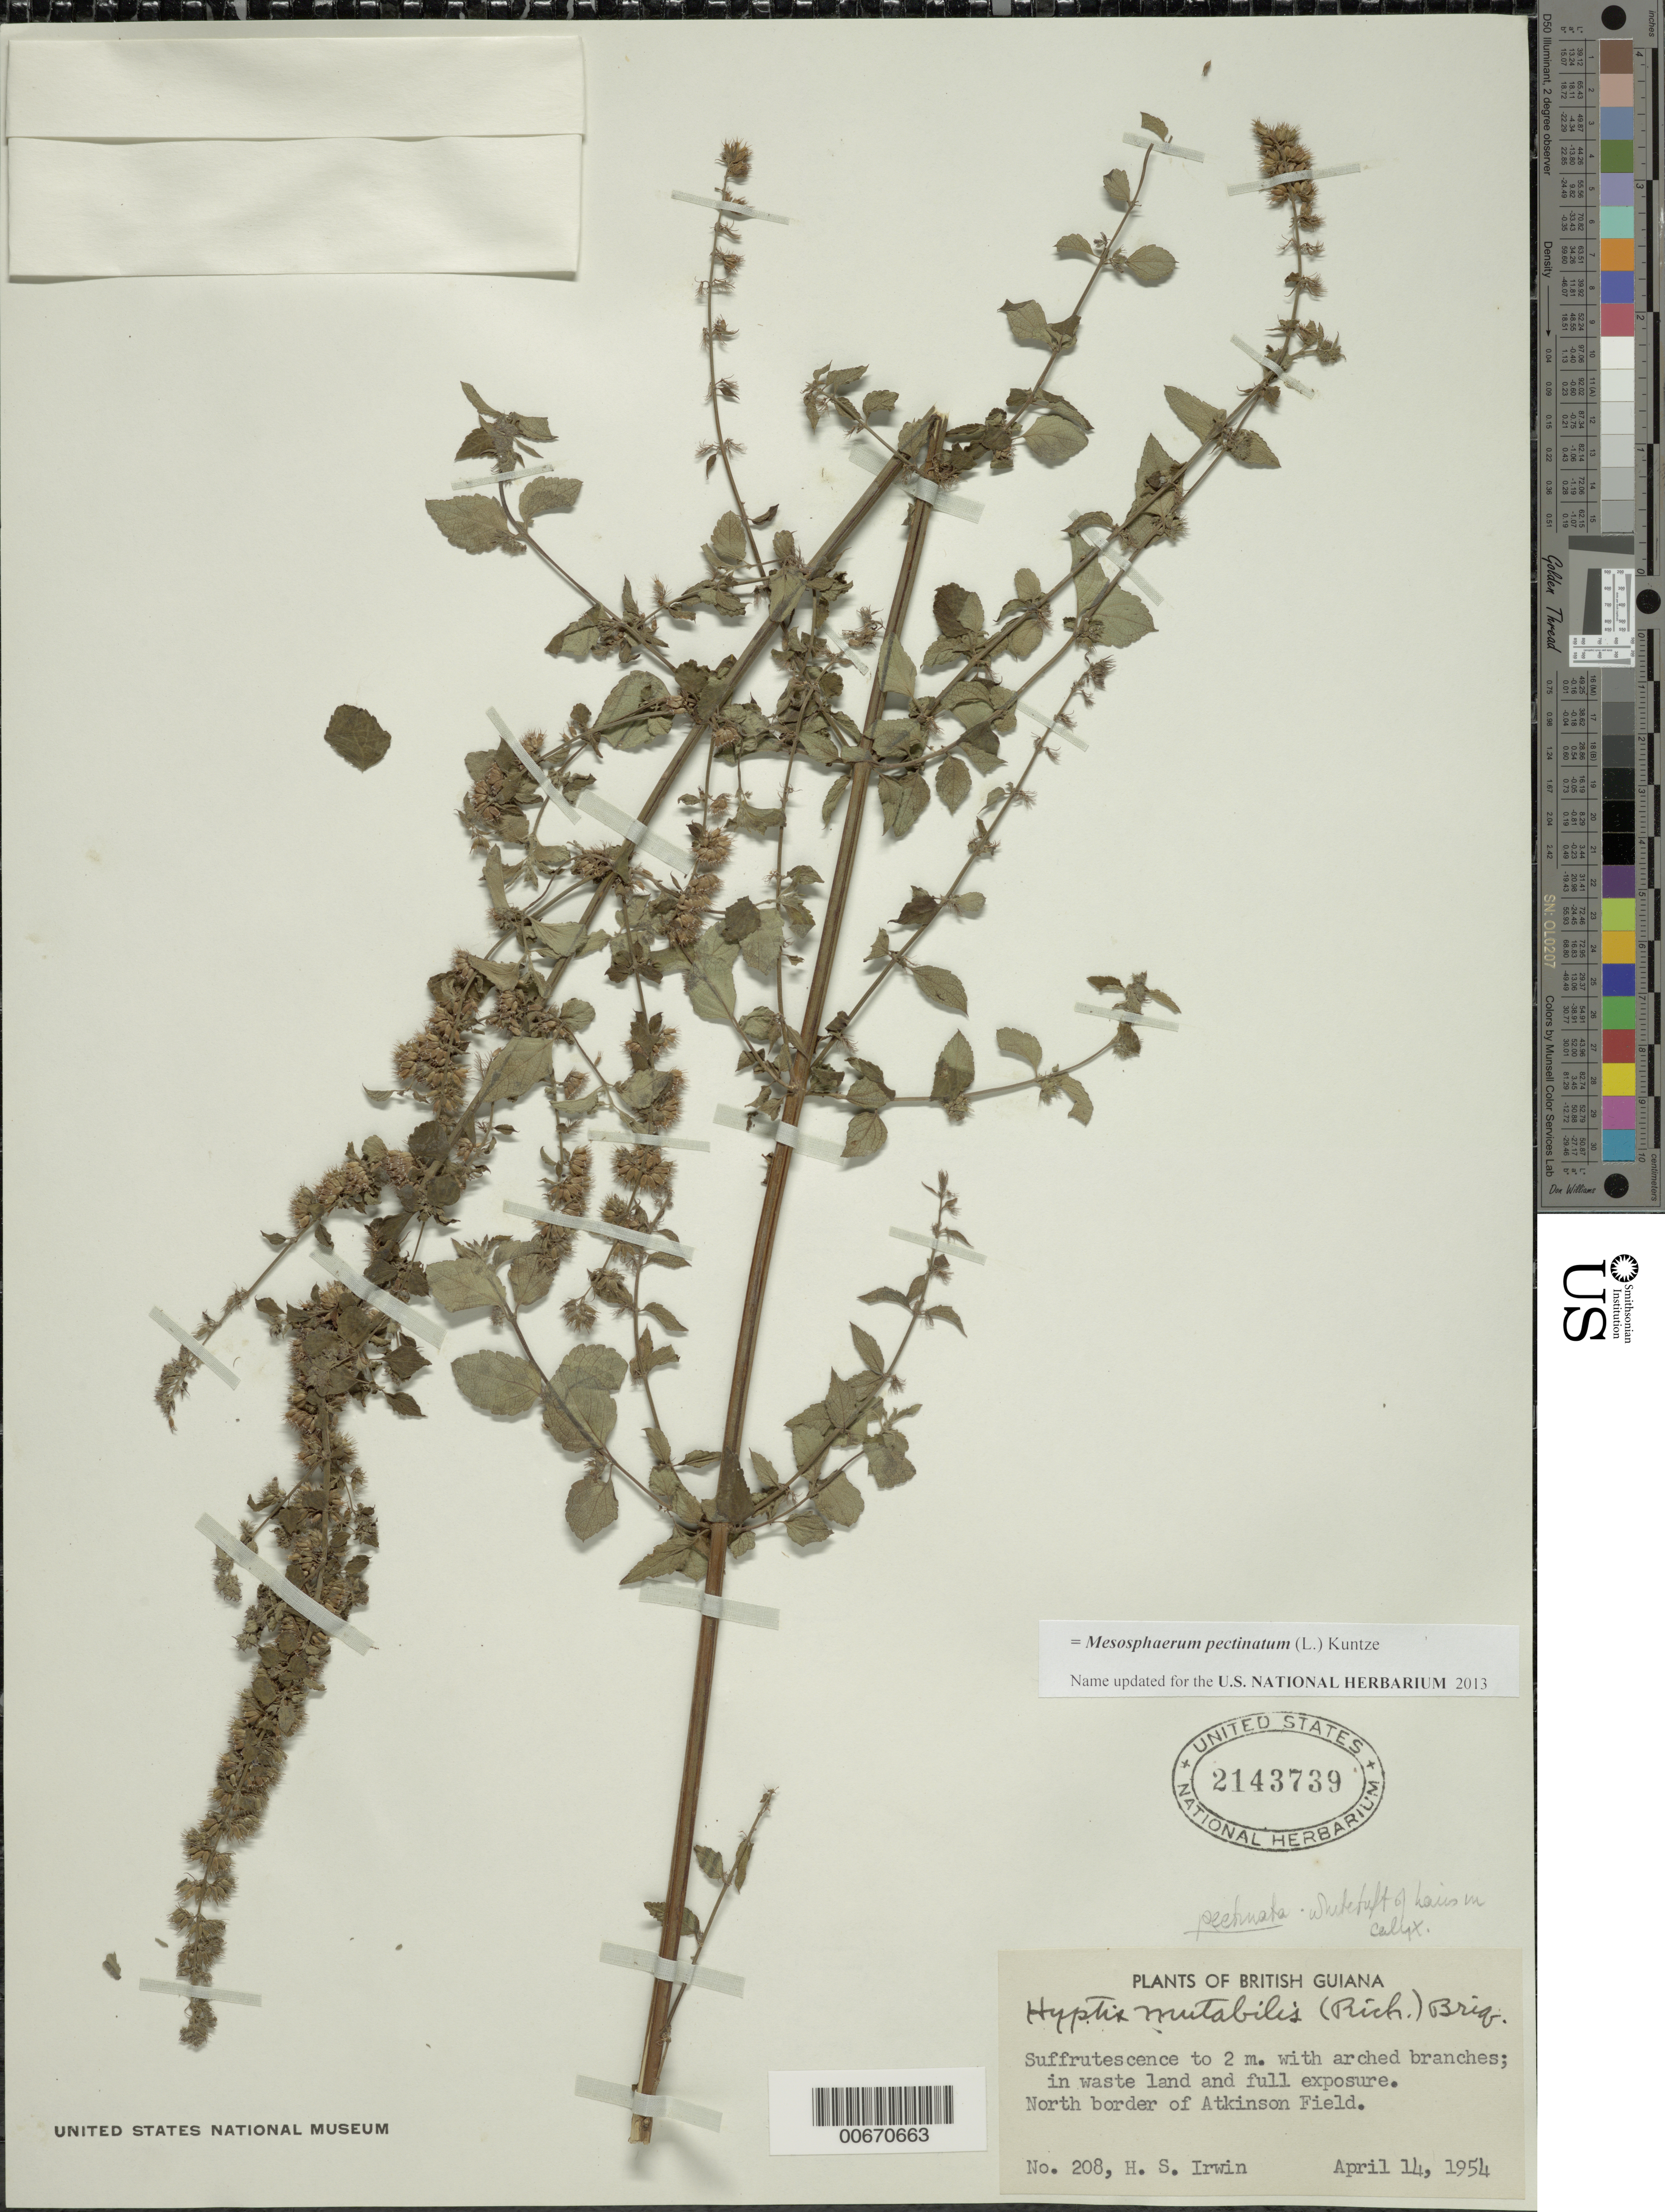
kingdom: Plantae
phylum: Tracheophyta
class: Magnoliopsida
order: Lamiales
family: Lamiaceae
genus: Hyptis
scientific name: Hyptis pectinata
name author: (L.) Poit.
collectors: H. Irwin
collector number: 208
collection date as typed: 14-Apr-54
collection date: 1954-04-14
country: Guyana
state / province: Demerara-Mahaica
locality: Atkinson Field, N border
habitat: Waste land and full exposure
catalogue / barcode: US 2143739